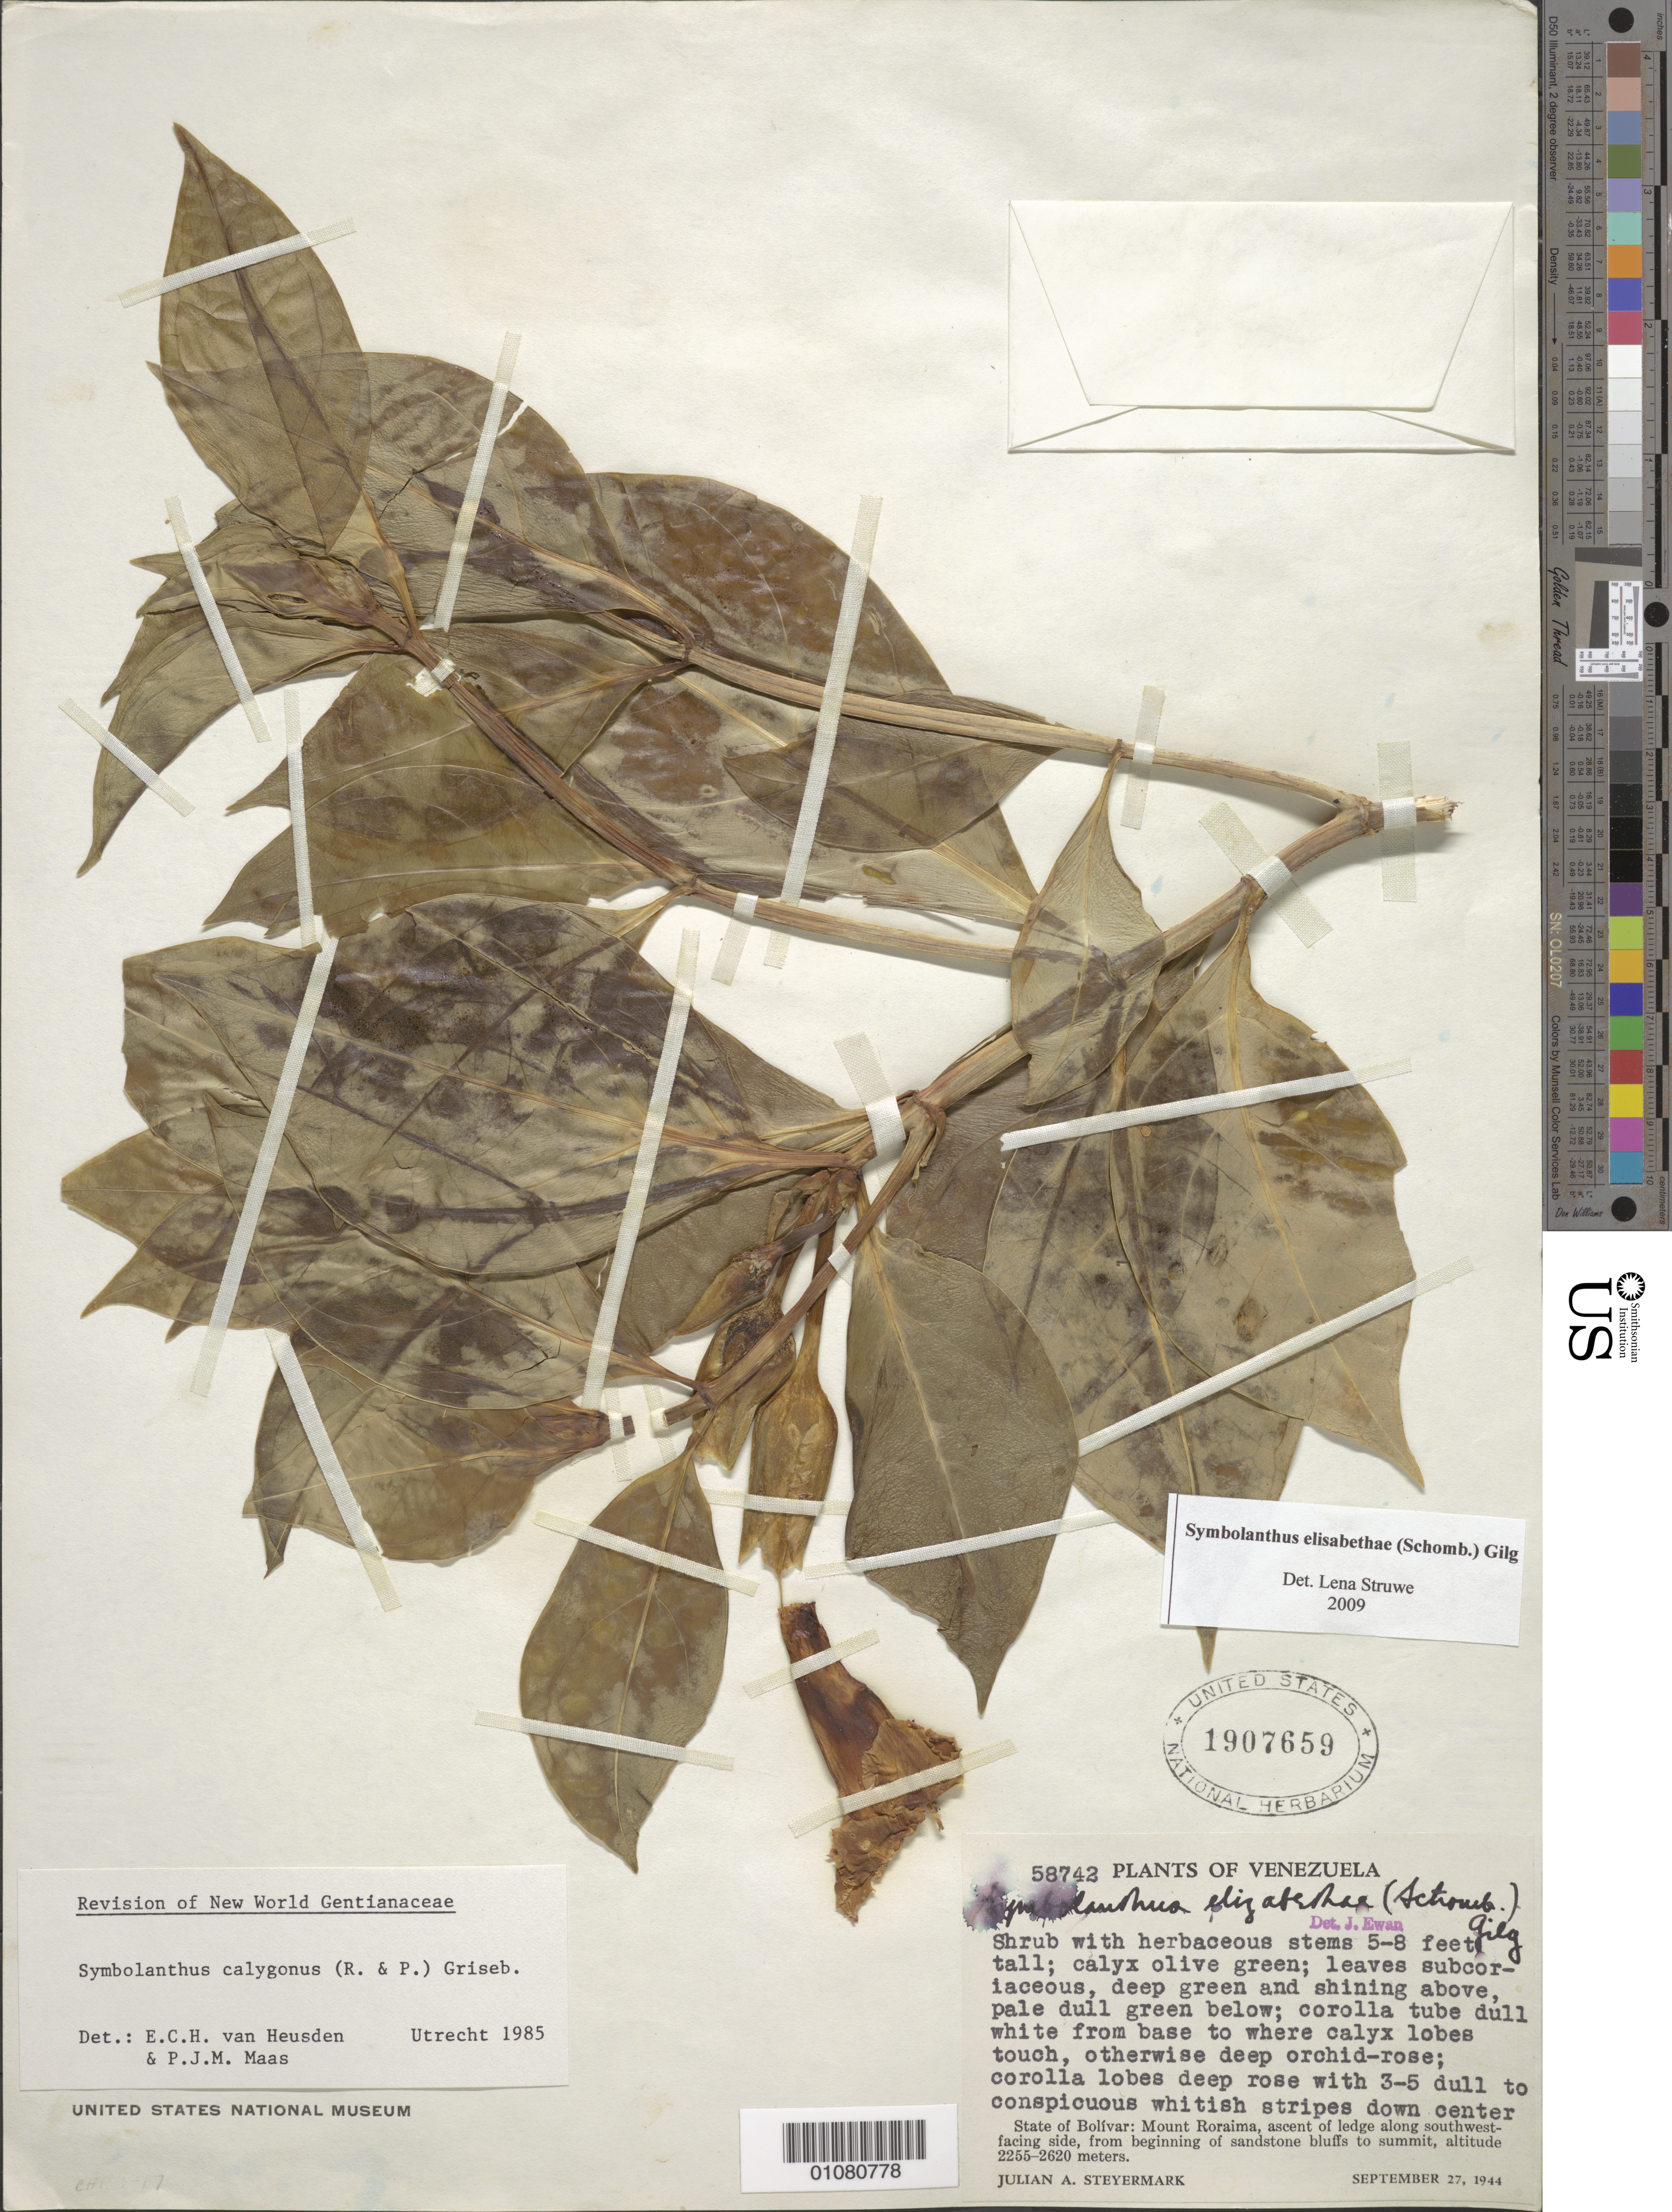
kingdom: Plantae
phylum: Tracheophyta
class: Magnoliopsida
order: Gentianales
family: Gentianaceae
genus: Symbolanthus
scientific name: Symbolanthus elisabethae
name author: (M.R. Schomb.) Gilg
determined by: Struwe, L.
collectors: J. Steyermark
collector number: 58742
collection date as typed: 27-Sep-44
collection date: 1944-09-27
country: Venezuela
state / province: Bolívar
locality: Mt. Roraima, SW side to summit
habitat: Ascent of ledge, from beginning of sandstone bluffs to summit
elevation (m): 2255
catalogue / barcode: US 1907659